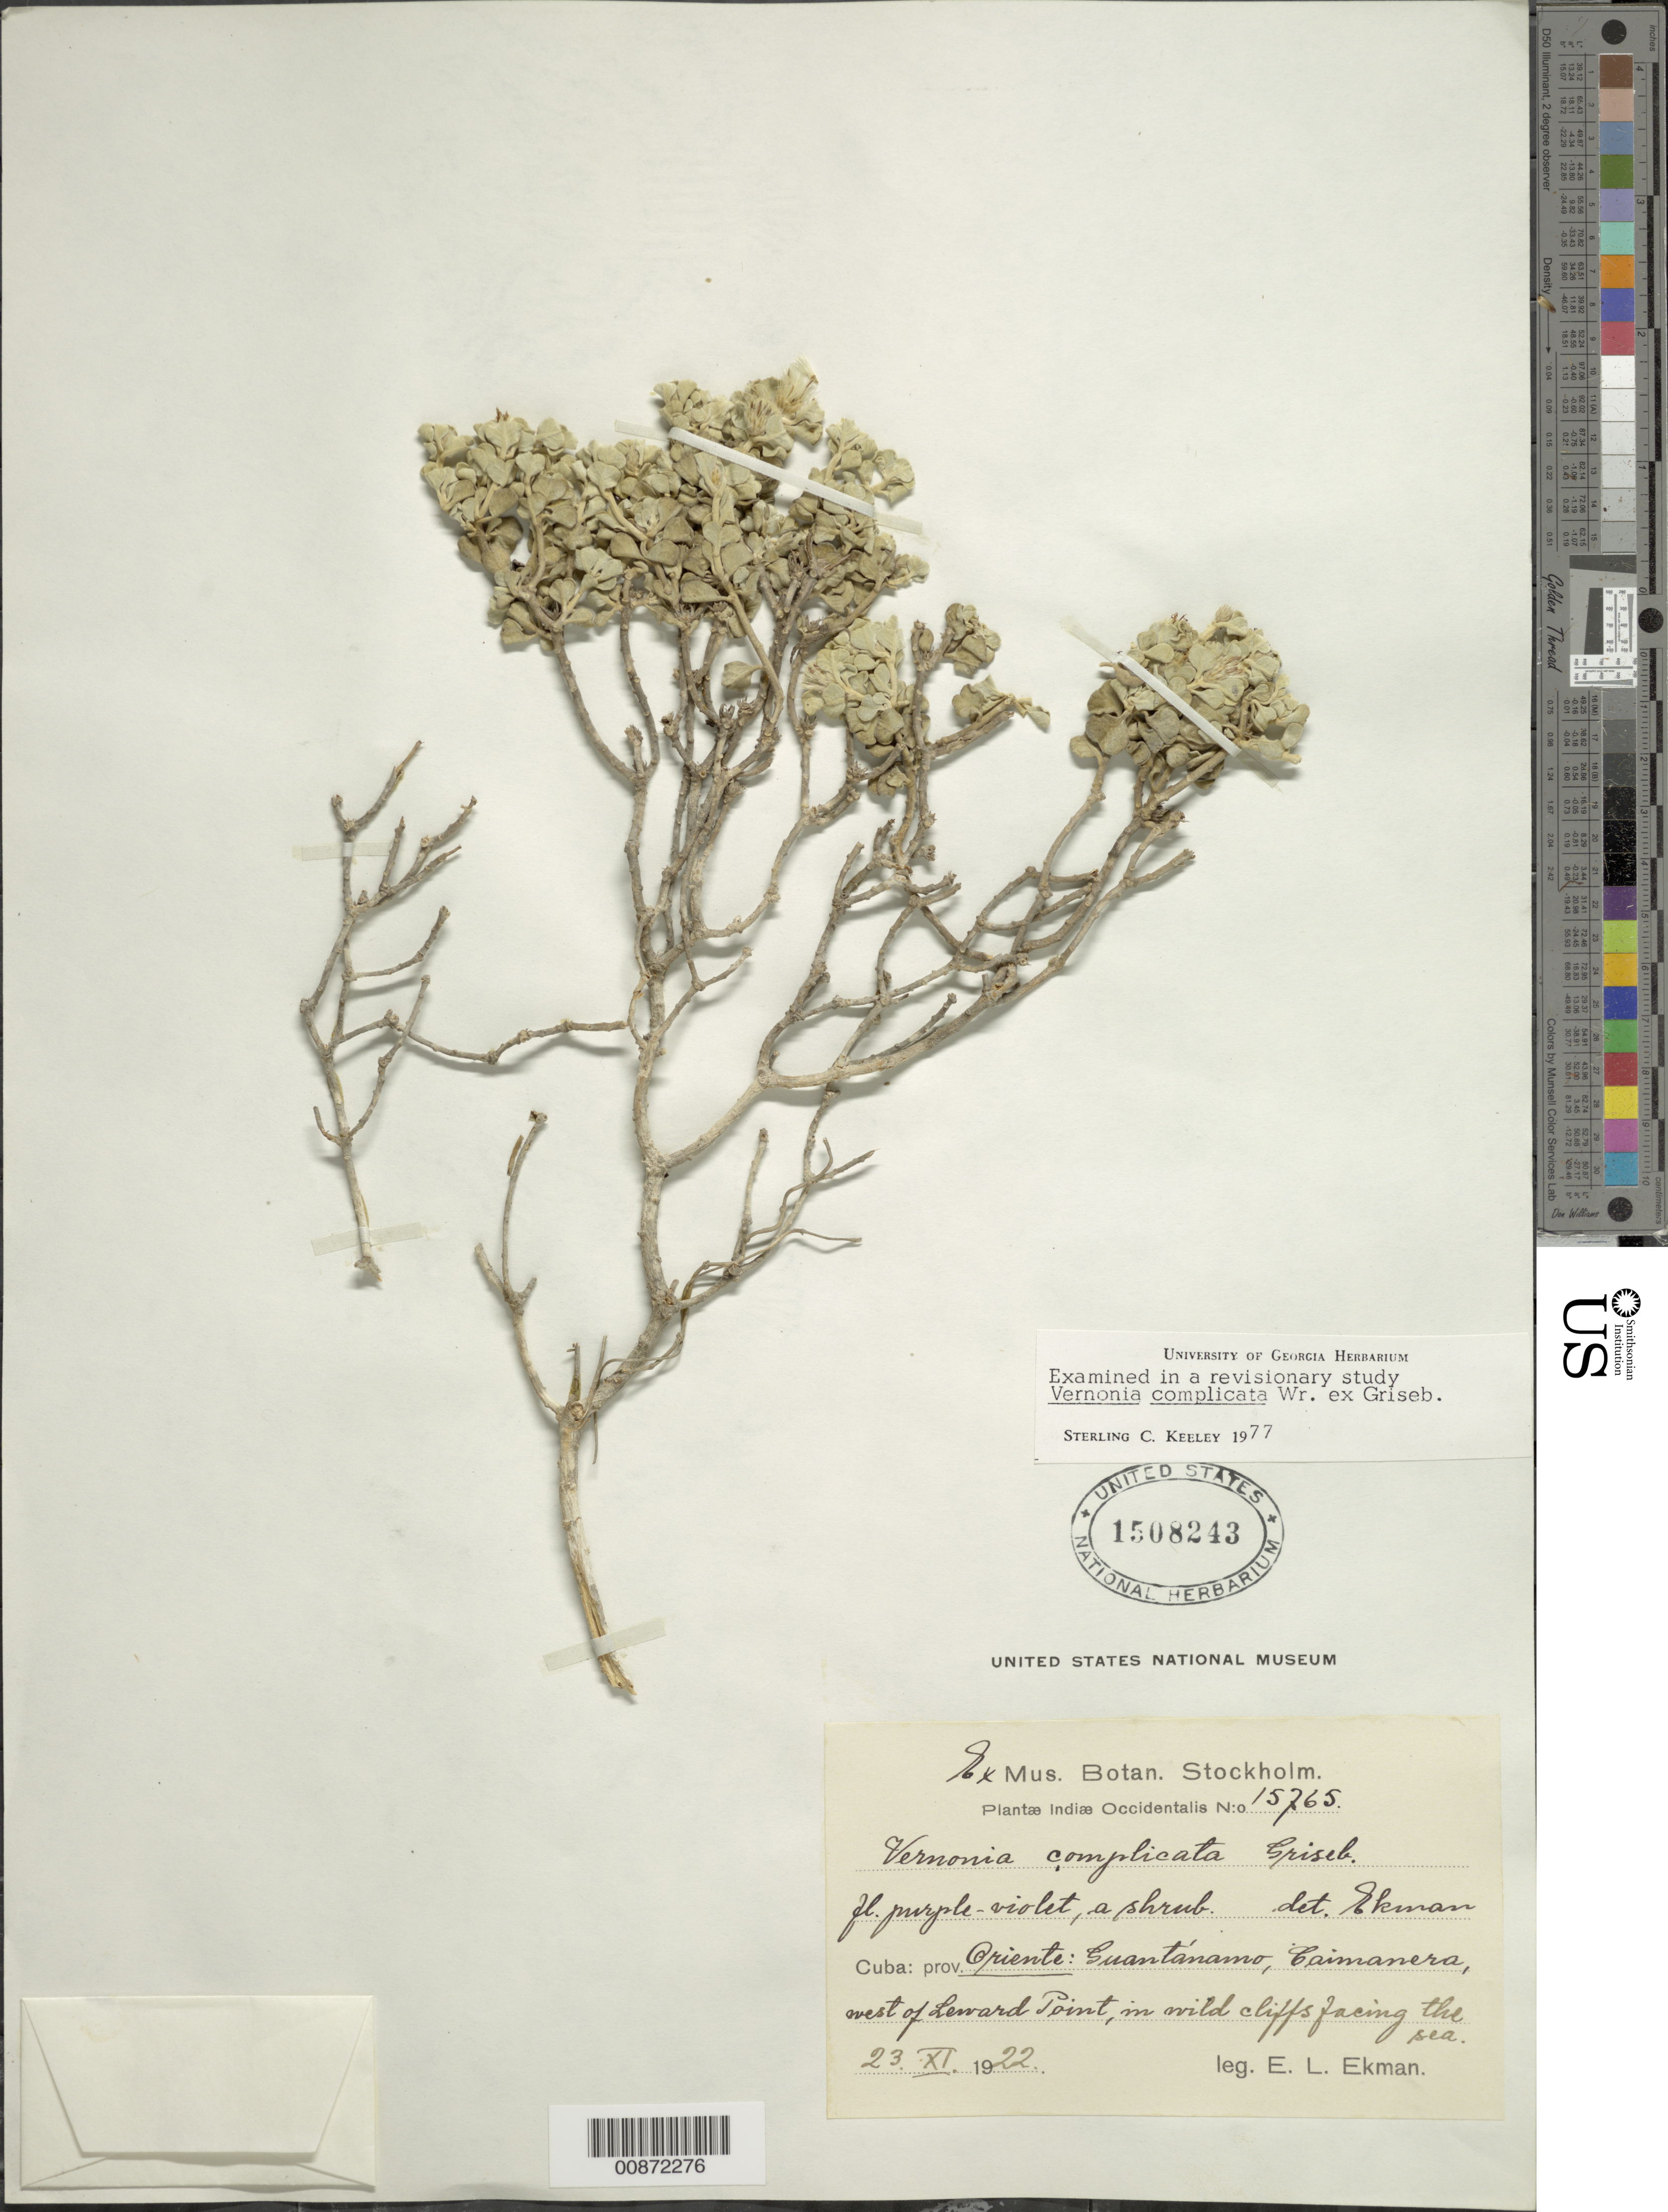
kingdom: Plantae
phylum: Tracheophyta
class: Magnoliopsida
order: Asterales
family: Asteraceae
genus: Lepidaploa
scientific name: Lepidaploa complicata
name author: (Griseb.) H. Rob.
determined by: Ekman, E. L.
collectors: E. L. Ekman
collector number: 15765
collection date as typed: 23 Nov 1922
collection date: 1922-11-23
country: Cuba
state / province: Oriente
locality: Guatanamo, Caimanera, west of leward Point, in wild cliffs facing the sea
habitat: Cliffs facing sea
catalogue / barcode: US 1508243